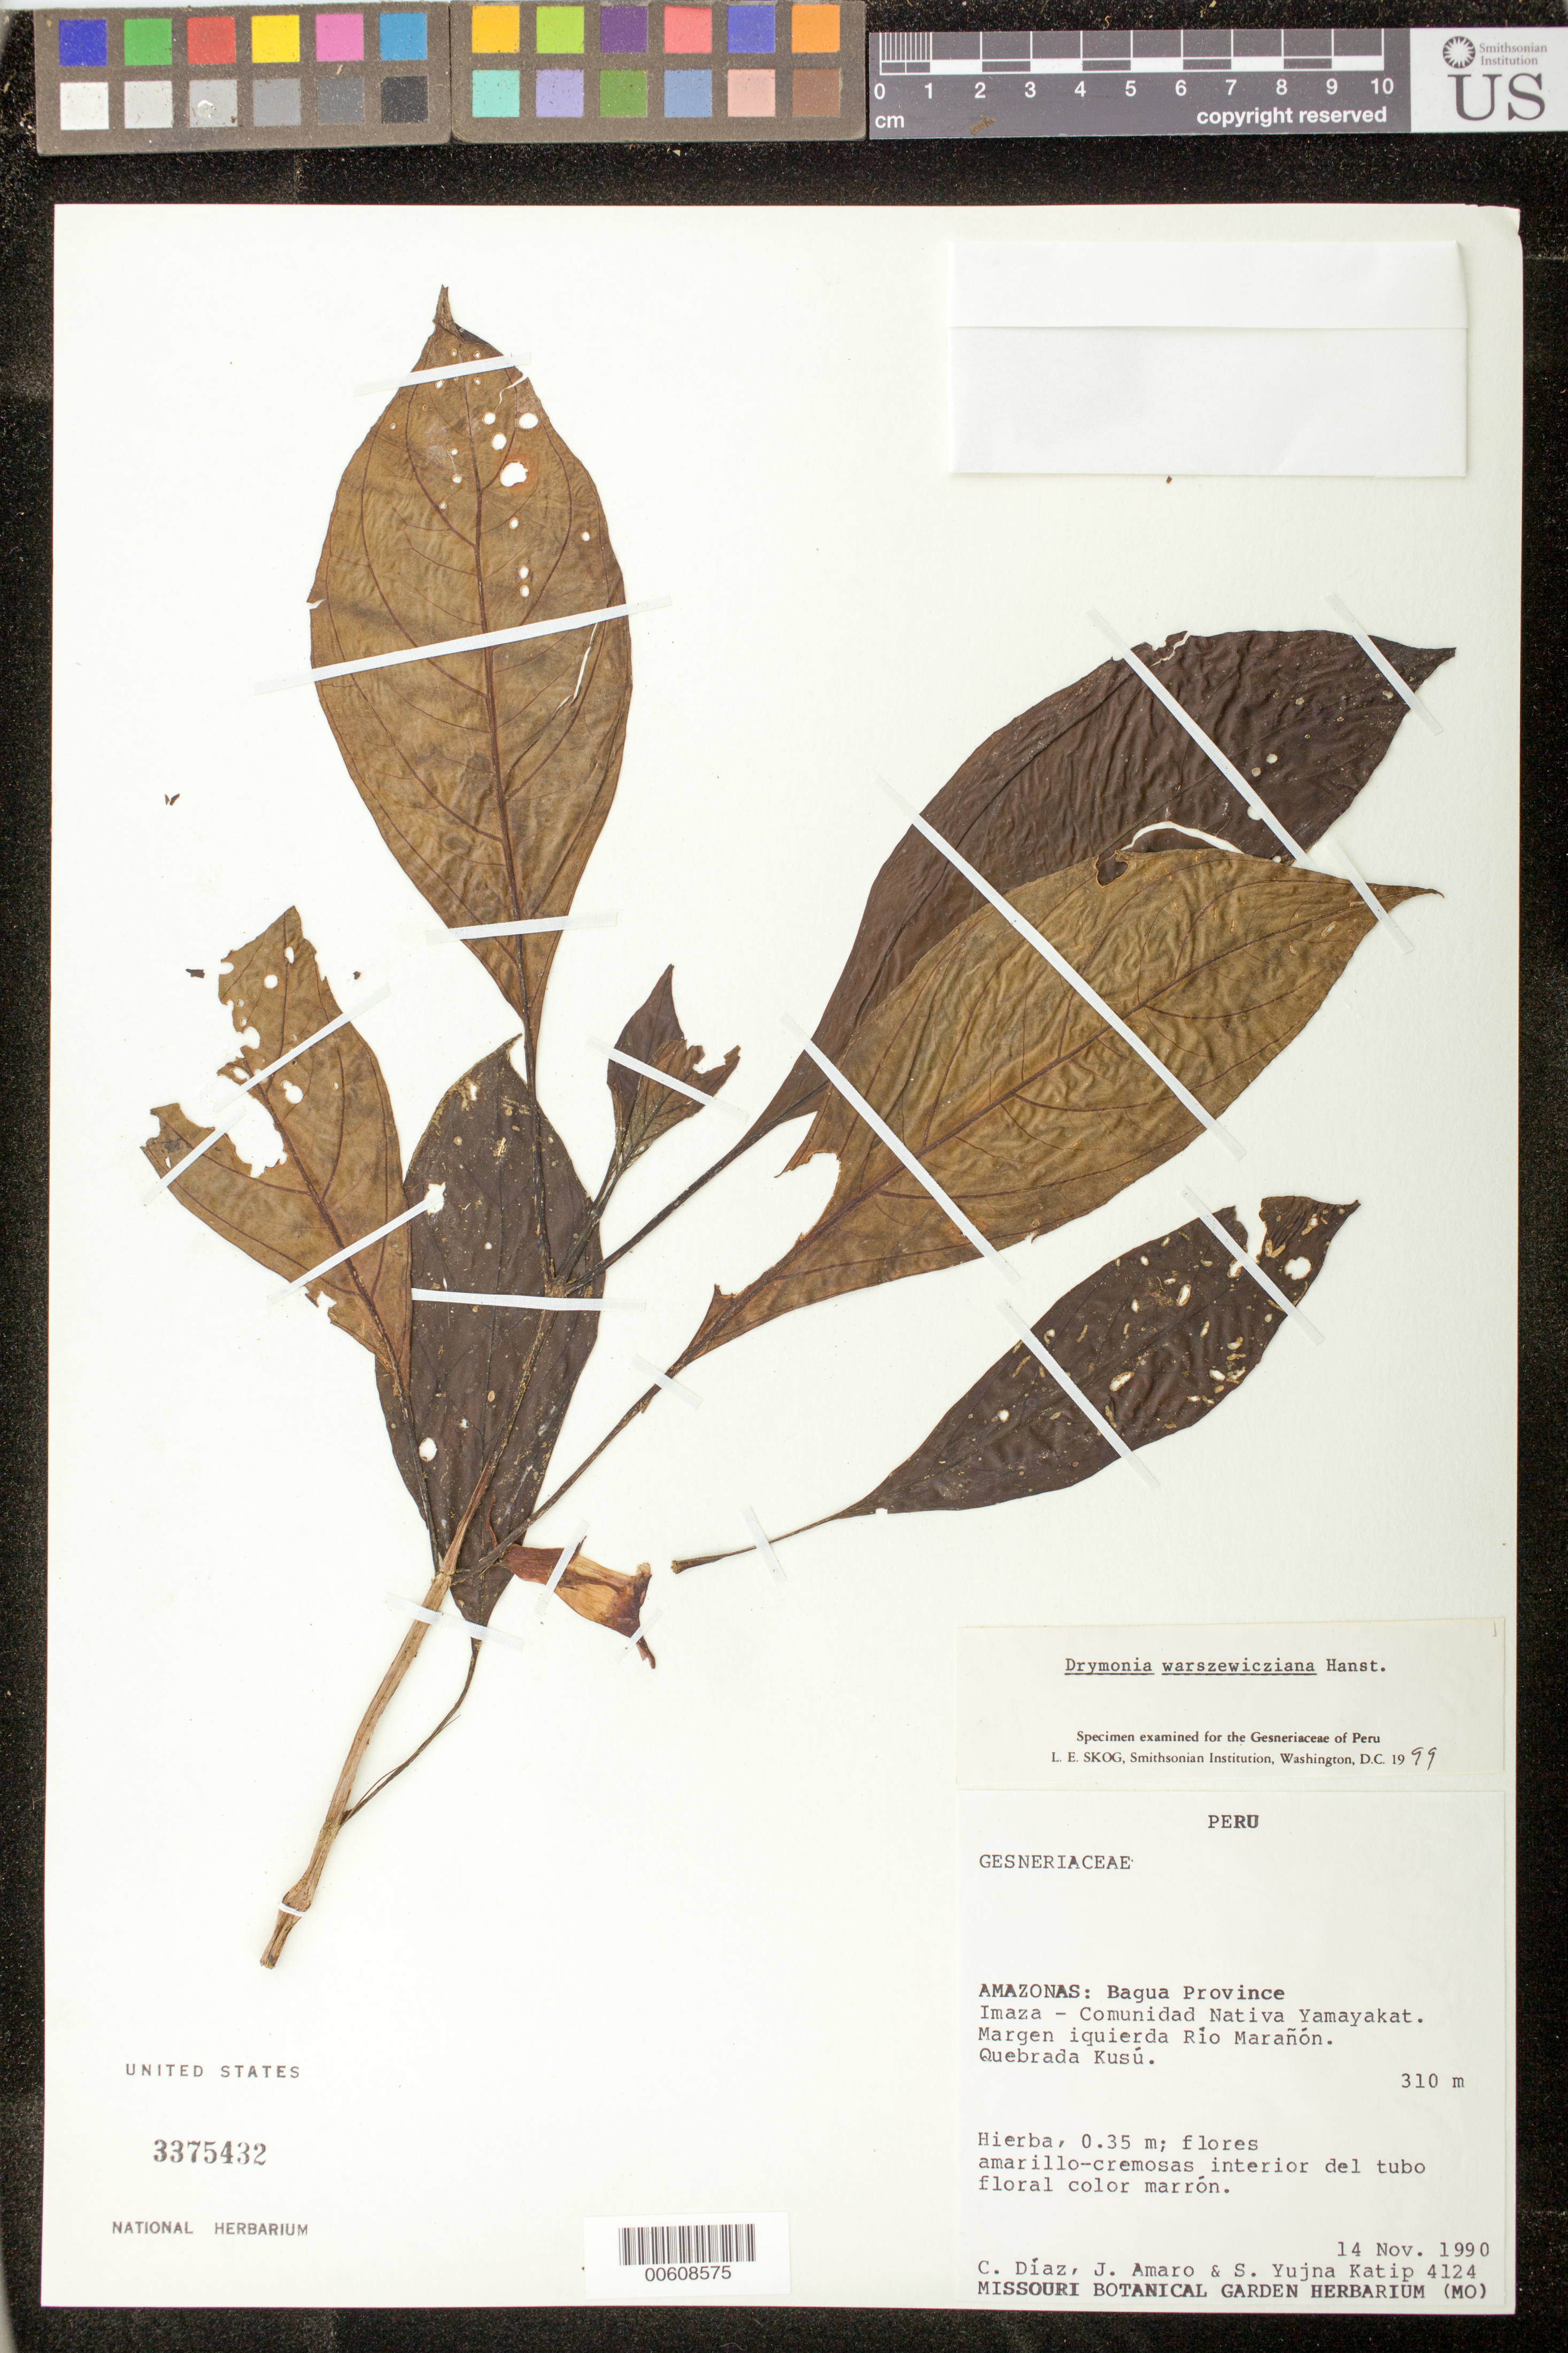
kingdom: Plantae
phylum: Tracheophyta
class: Magnoliopsida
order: Lamiales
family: Gesneriaceae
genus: Drymonia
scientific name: Drymonia warszewicziana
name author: Hanst.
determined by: Skog, Laurence E.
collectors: C. Díaz S., J. Amaro & S. Yujna Katip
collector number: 4124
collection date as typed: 14 Nov 1990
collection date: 1990-11-14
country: Peru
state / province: Amazonas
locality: Prov. Bagua; Imaza - Comunidad Nativa Yamayakat, margen izquierda Río Marañón; Quebrada Kusú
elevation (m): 310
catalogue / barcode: US 3375432